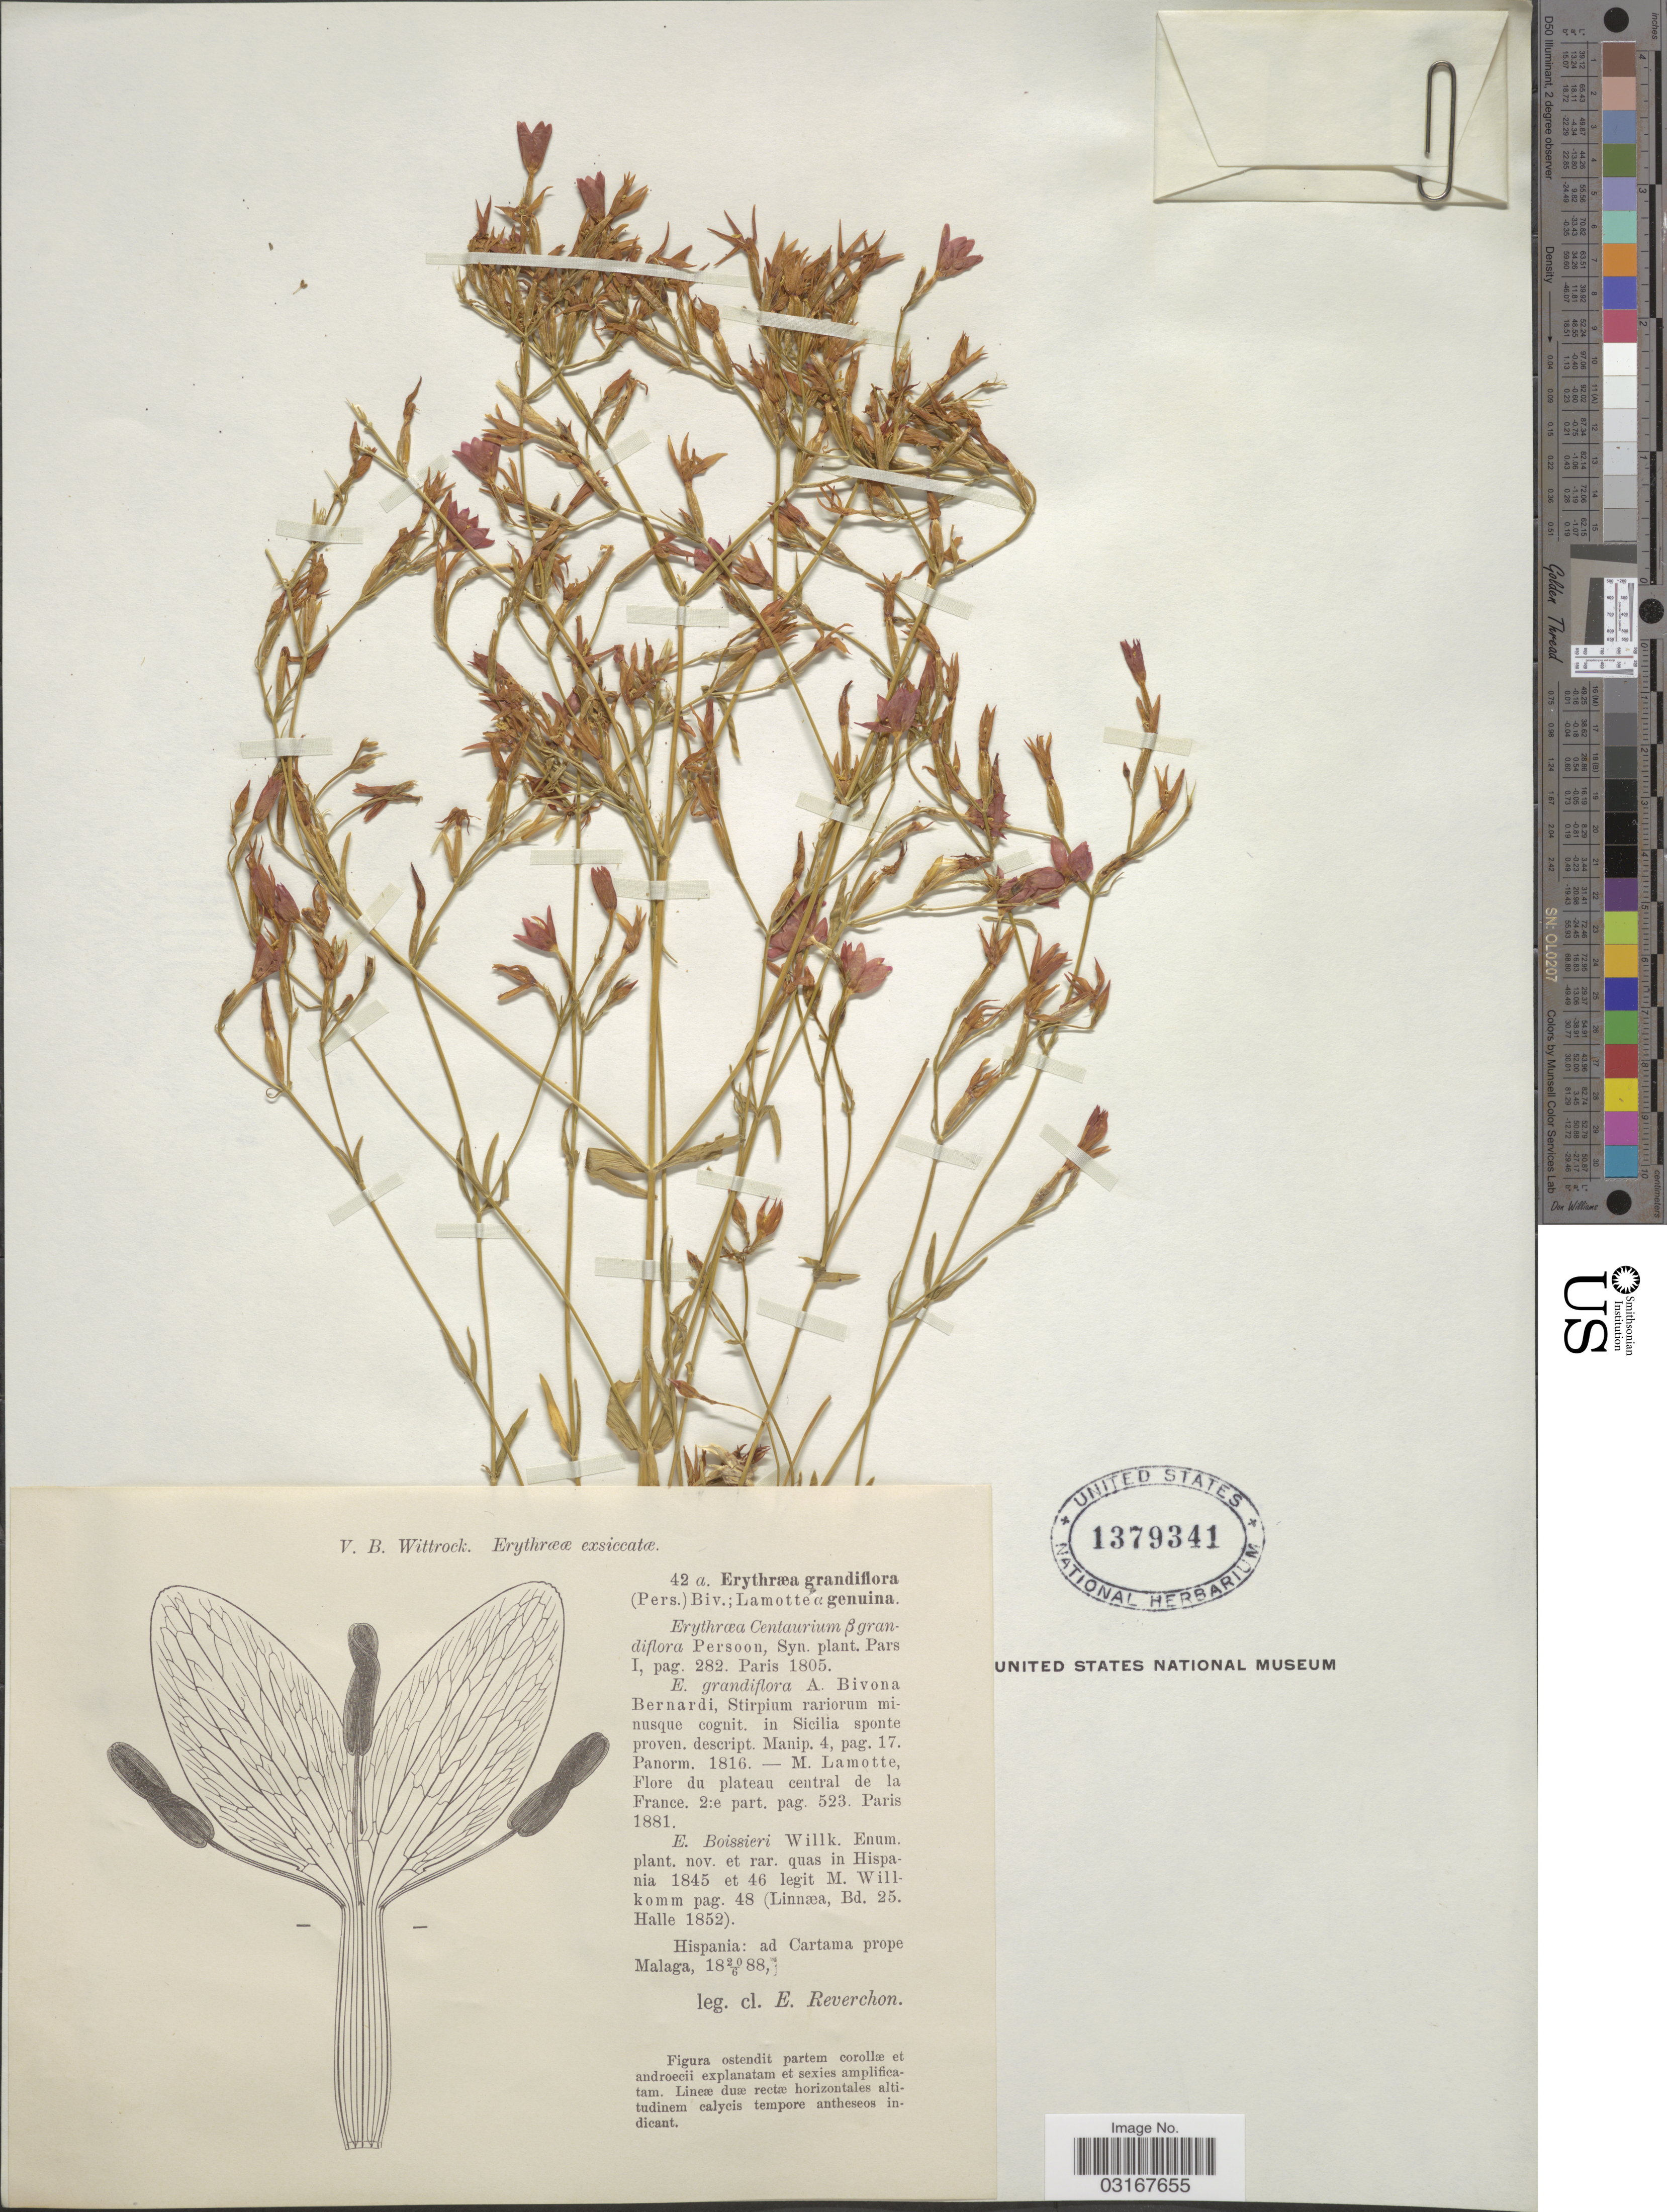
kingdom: Plantae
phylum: Tracheophyta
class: Magnoliopsida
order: Gentianales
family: Gentianaceae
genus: Centaurium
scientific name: Centaurium grandiflora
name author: (Pers.) Druce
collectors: E. Reverchon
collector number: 42a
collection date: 1888-06-20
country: Spain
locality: Hispania: ad Cartama prope Malaga.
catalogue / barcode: US 1379341